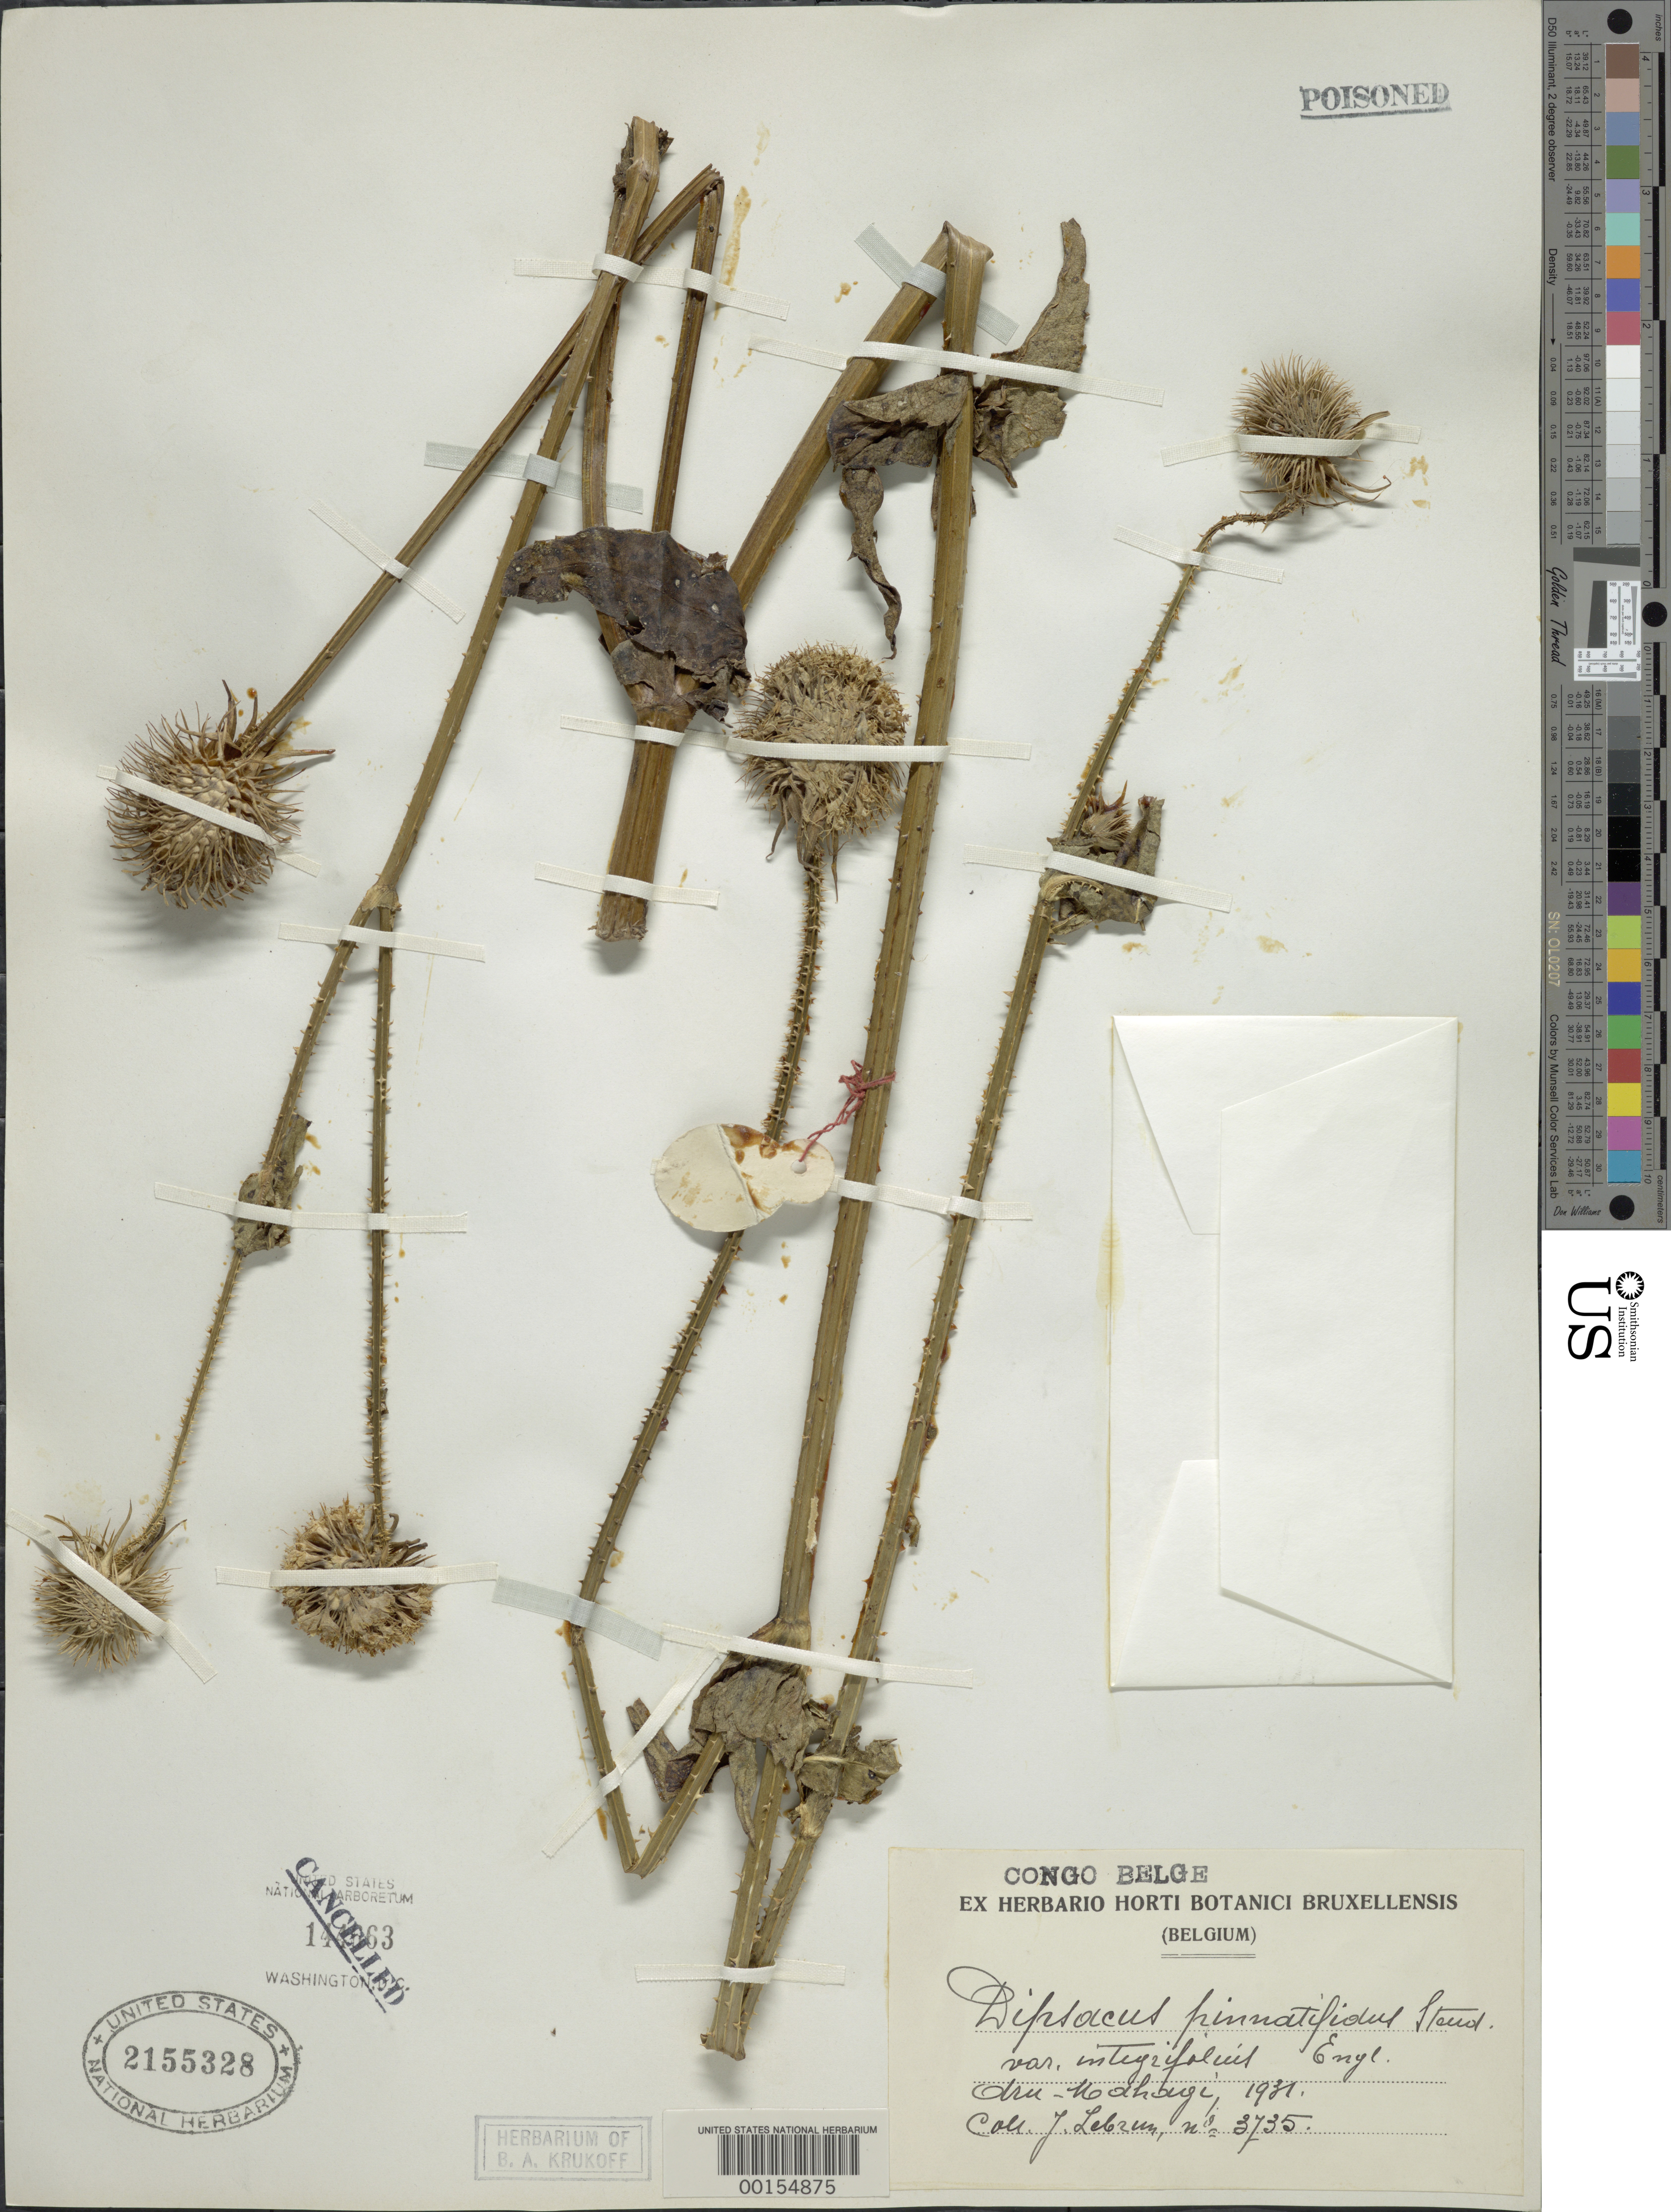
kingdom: Plantae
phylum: Tracheophyta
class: Magnoliopsida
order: Dipsacales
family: Caprifoliaceae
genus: Dipsacus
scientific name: Dipsacus pinnatifidus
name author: A. Rich.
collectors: J. A. Lebrun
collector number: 3735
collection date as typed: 1931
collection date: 1931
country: Congo, Democratic Republic of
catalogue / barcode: US 2155328